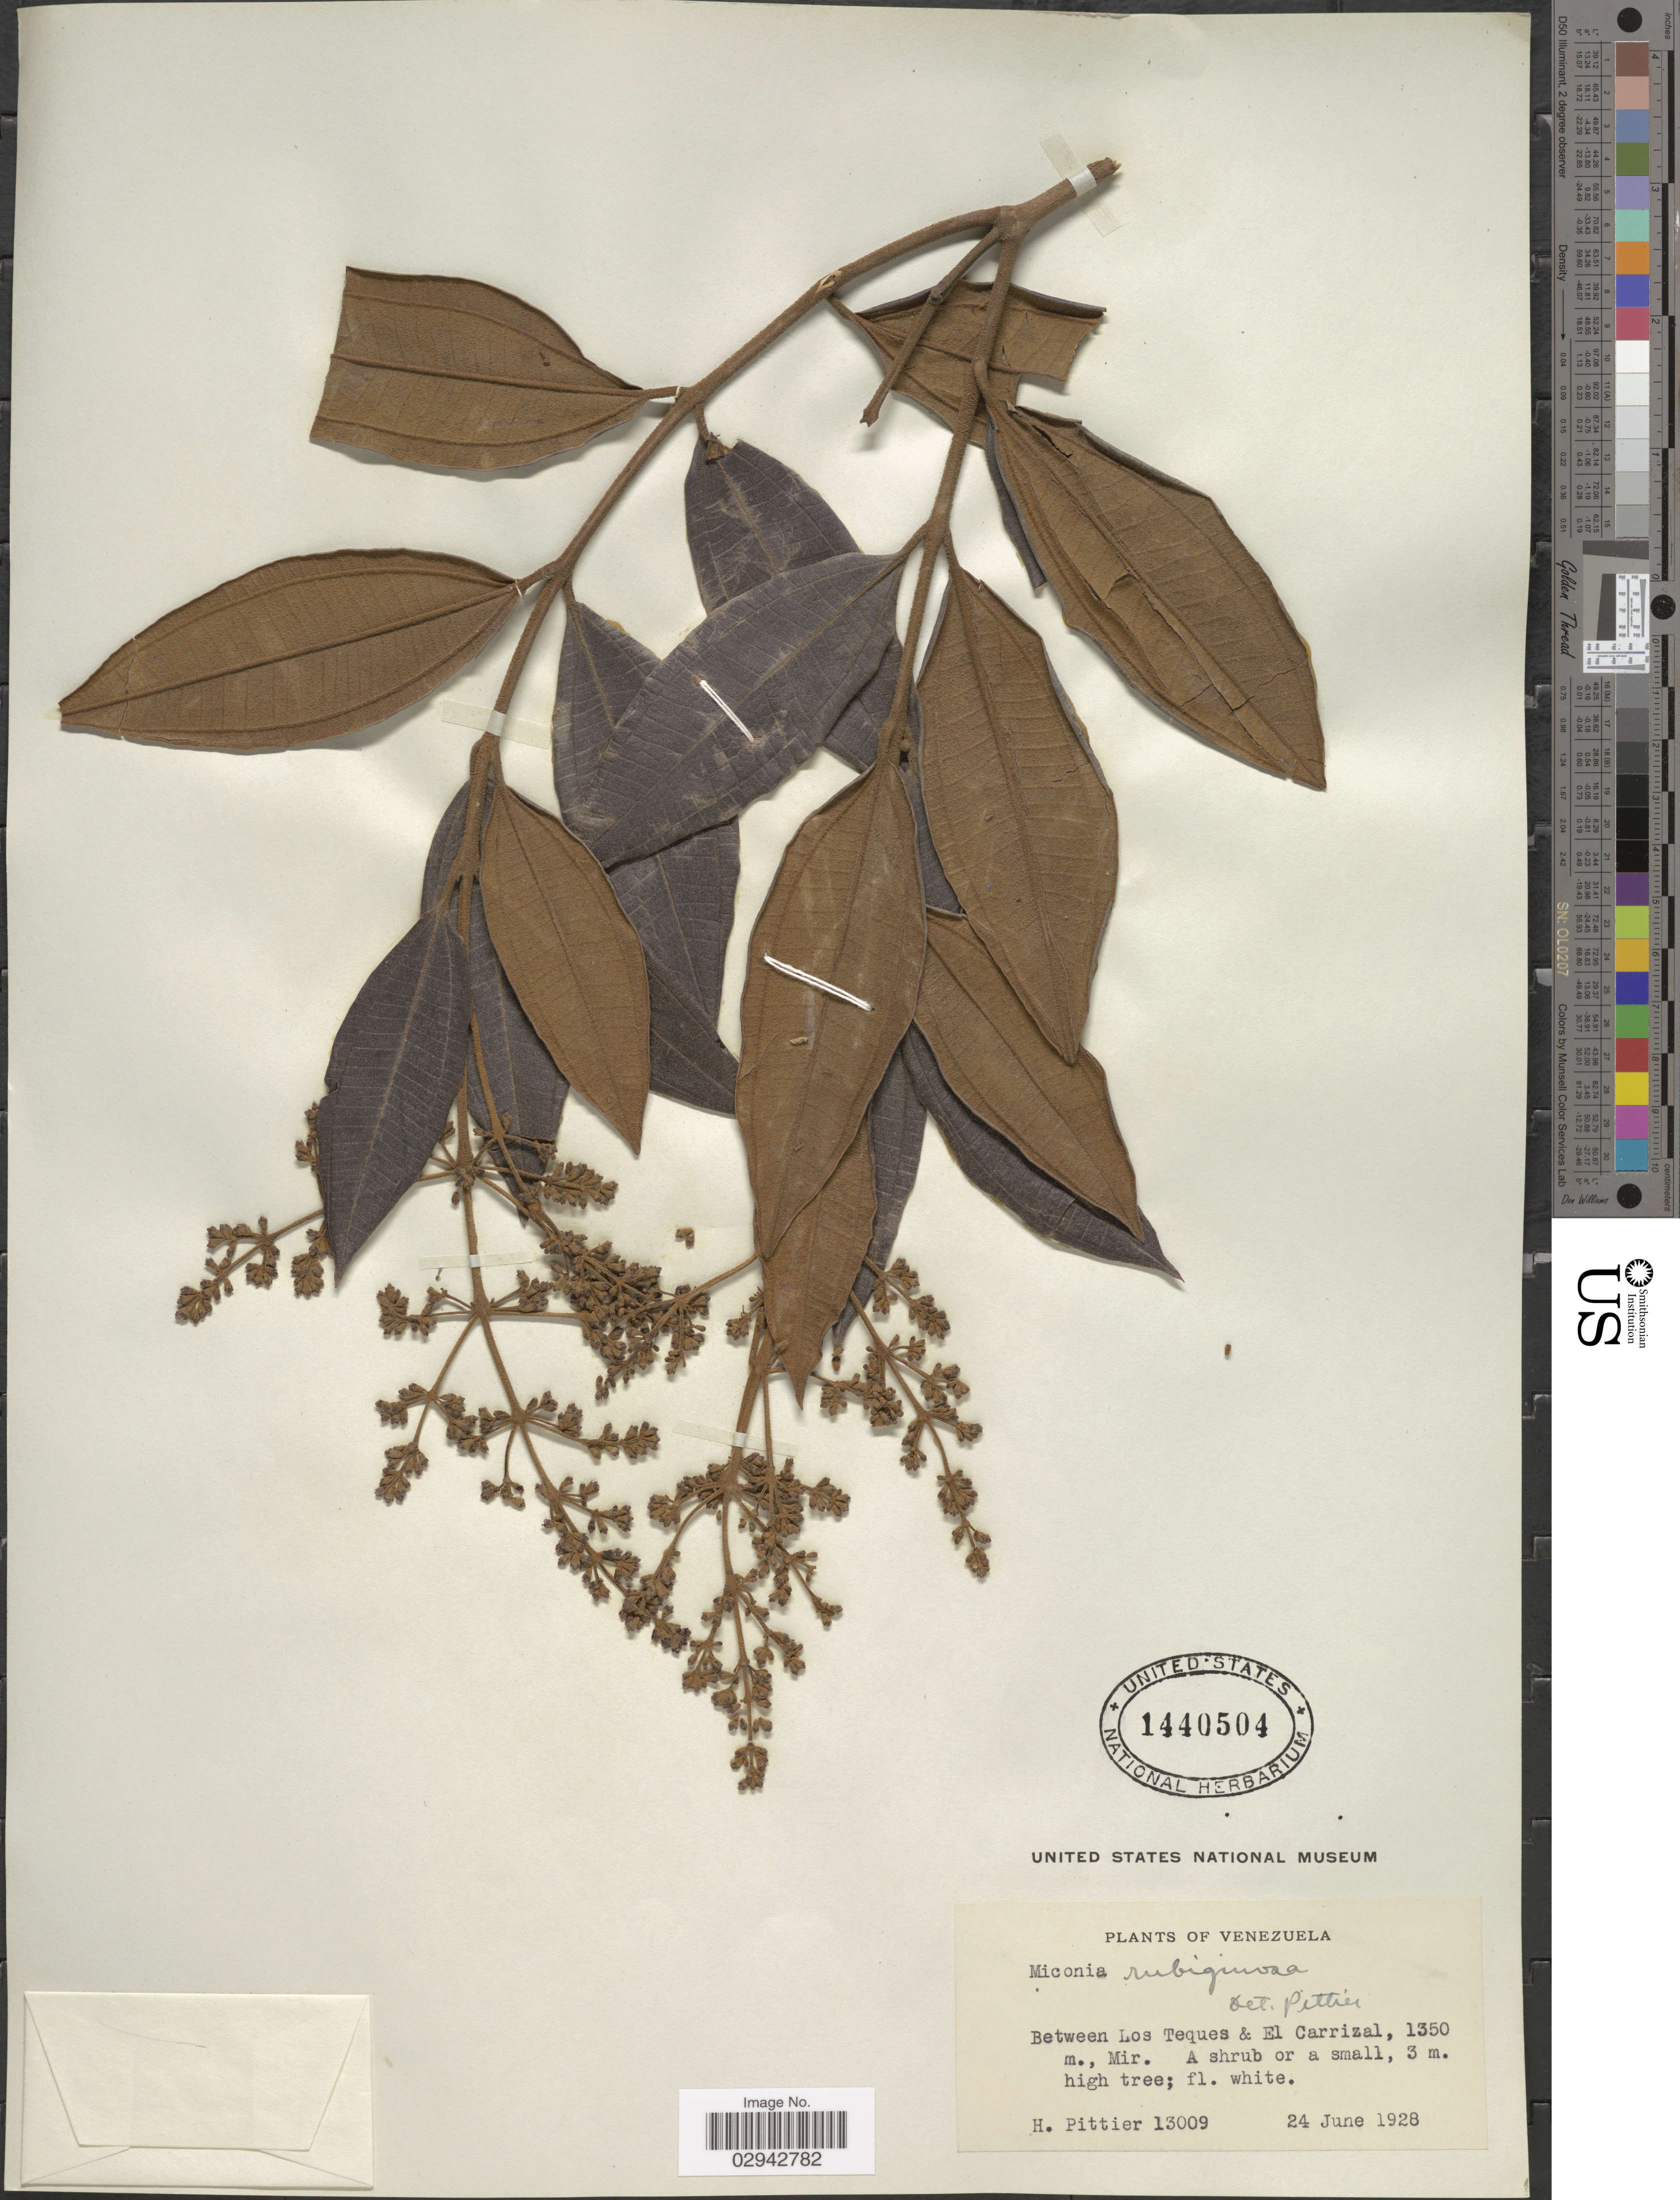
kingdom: Plantae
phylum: Tracheophyta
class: Magnoliopsida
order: Myrtales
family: Melastomataceae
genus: Miconia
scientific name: Miconia rubiginosa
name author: (Bonpl.) DC.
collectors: H. F. Pittier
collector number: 13009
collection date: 1928-06-24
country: Venezuela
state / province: Miranda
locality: Between Los Teques & El Carrizal, Mir.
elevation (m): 1350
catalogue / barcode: US 1440504